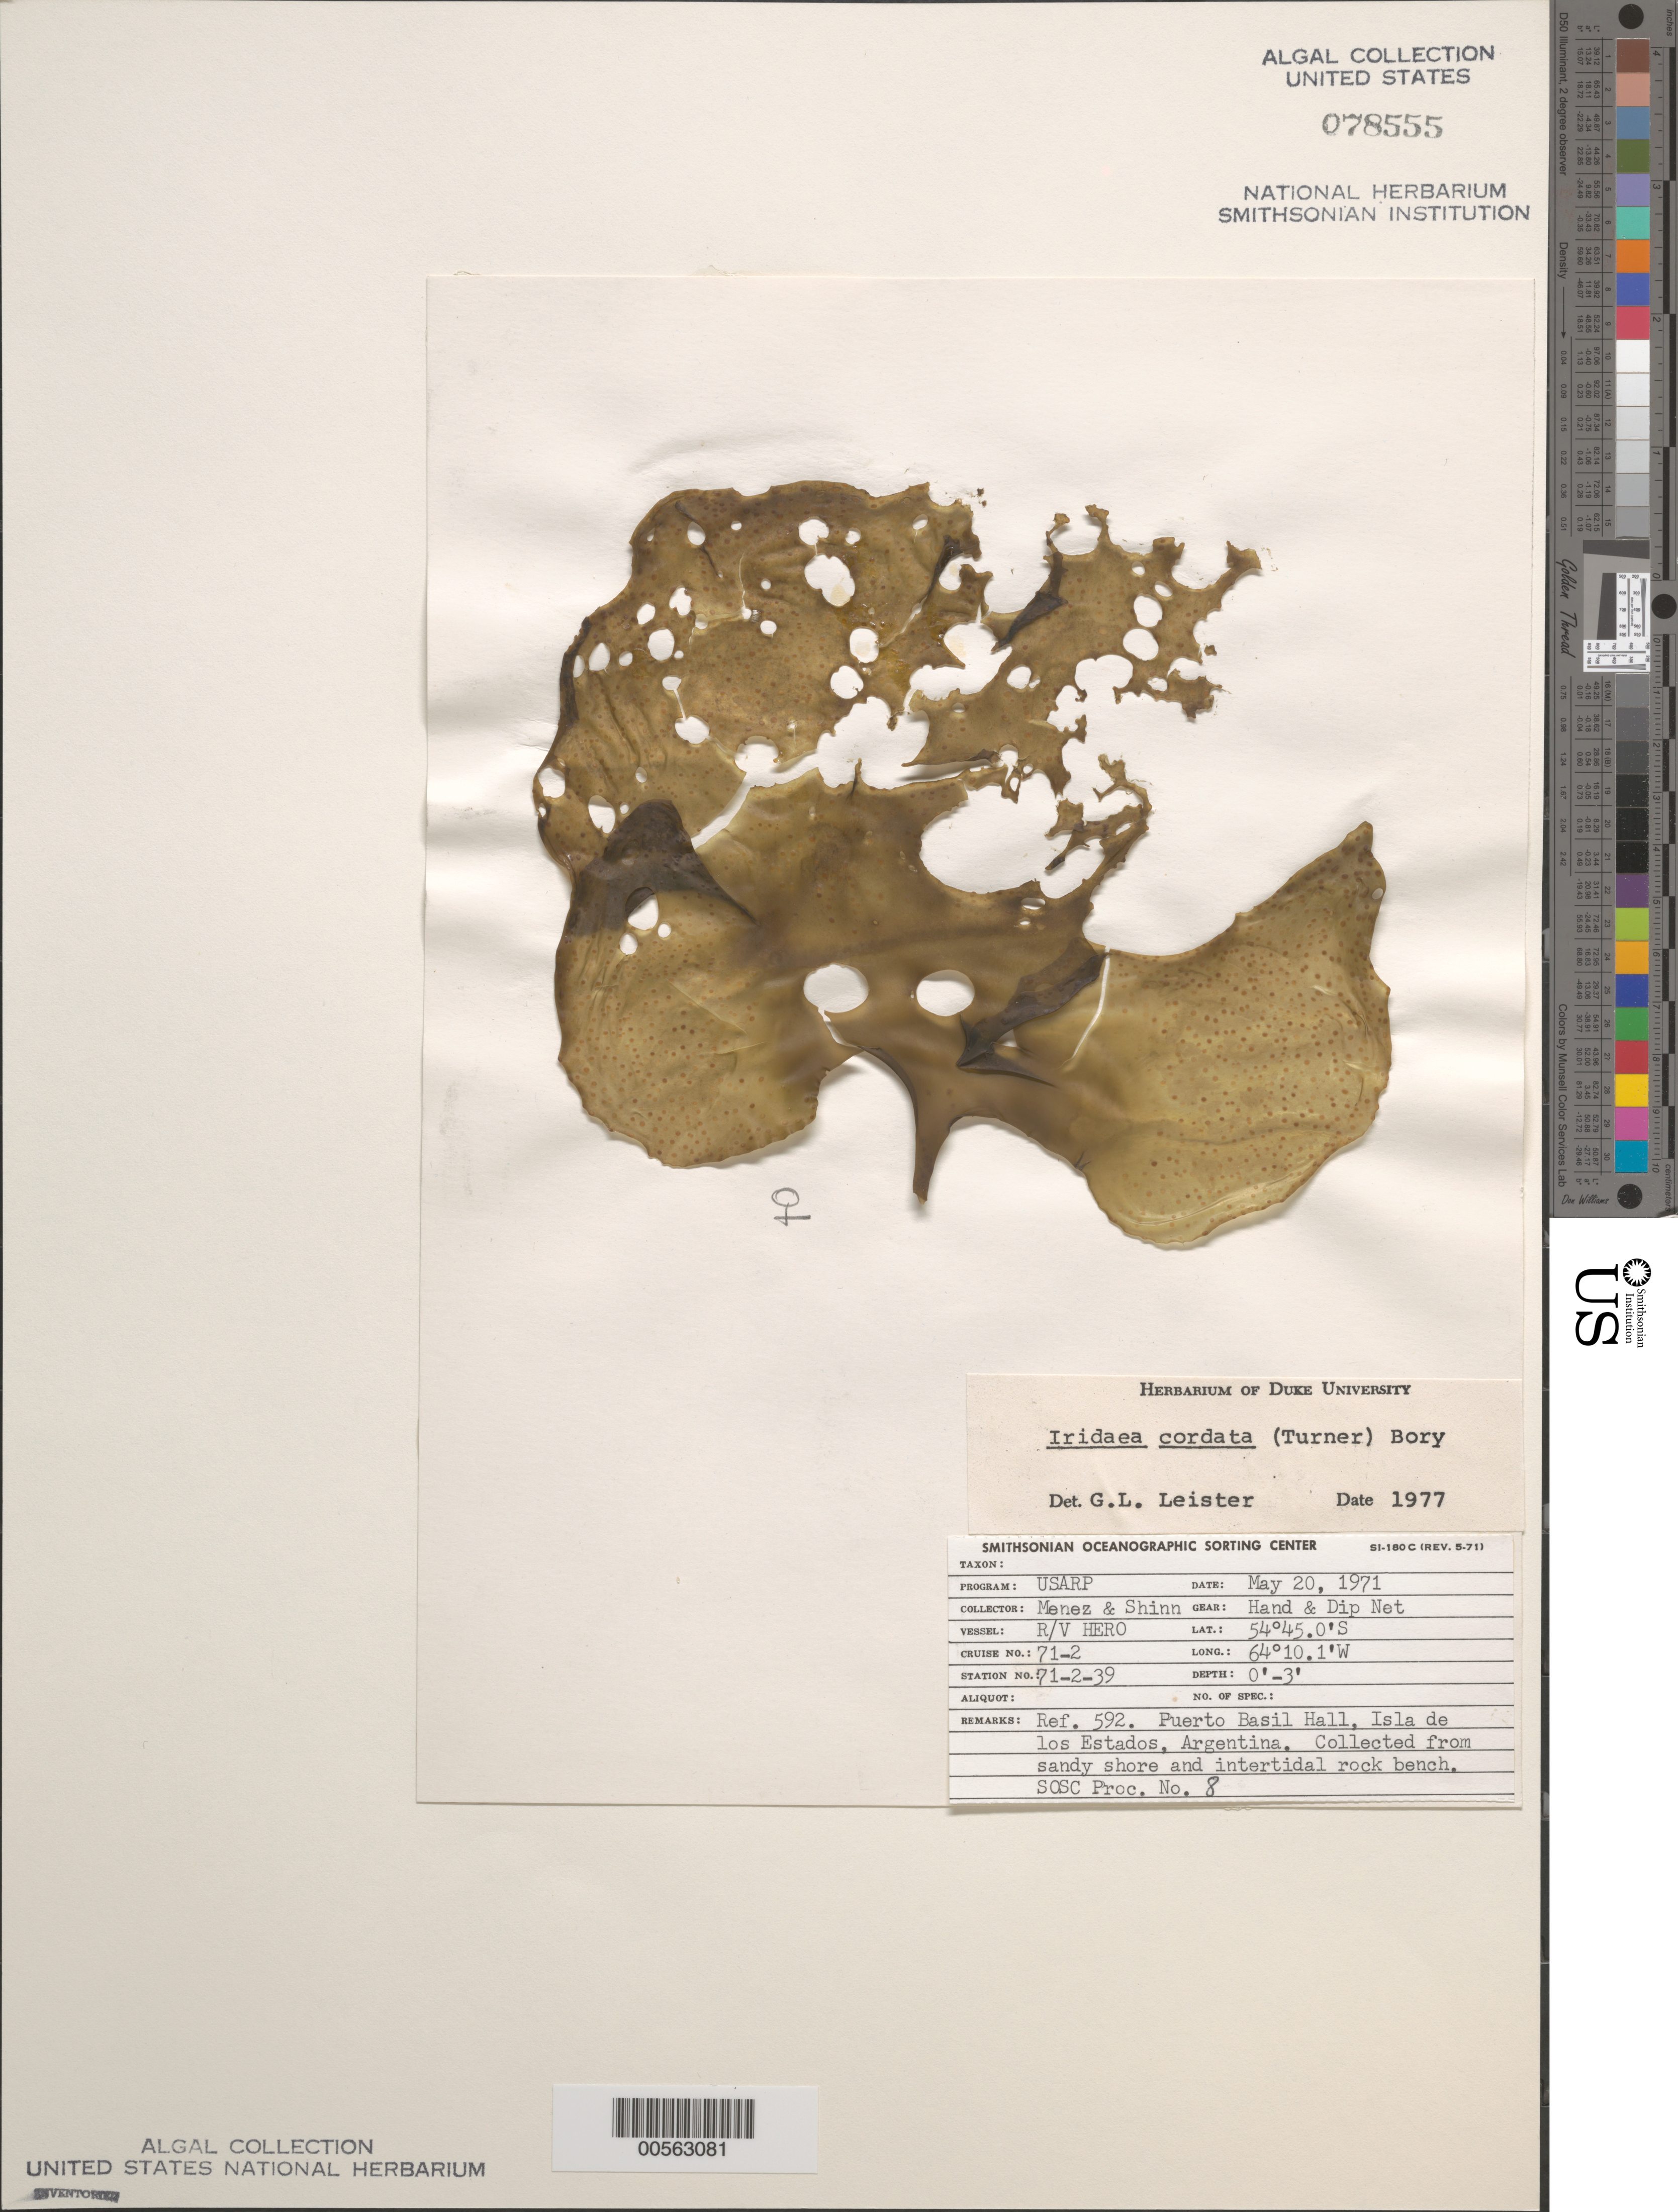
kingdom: Plantae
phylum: Rhodophyta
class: Florideophyceae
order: Gigartinales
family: Gigartinaceae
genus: Iridaea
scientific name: Iridaea cordata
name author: (Turner) Bory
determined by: Leister, G. L.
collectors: Meñez & -. Shinn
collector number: Station 71-2-39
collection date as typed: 20 May 1971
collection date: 1971-05-20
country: Argentina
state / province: Tierra del Fuego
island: Isla de los Estados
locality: Puerto Basil Hall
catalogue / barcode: US 78555